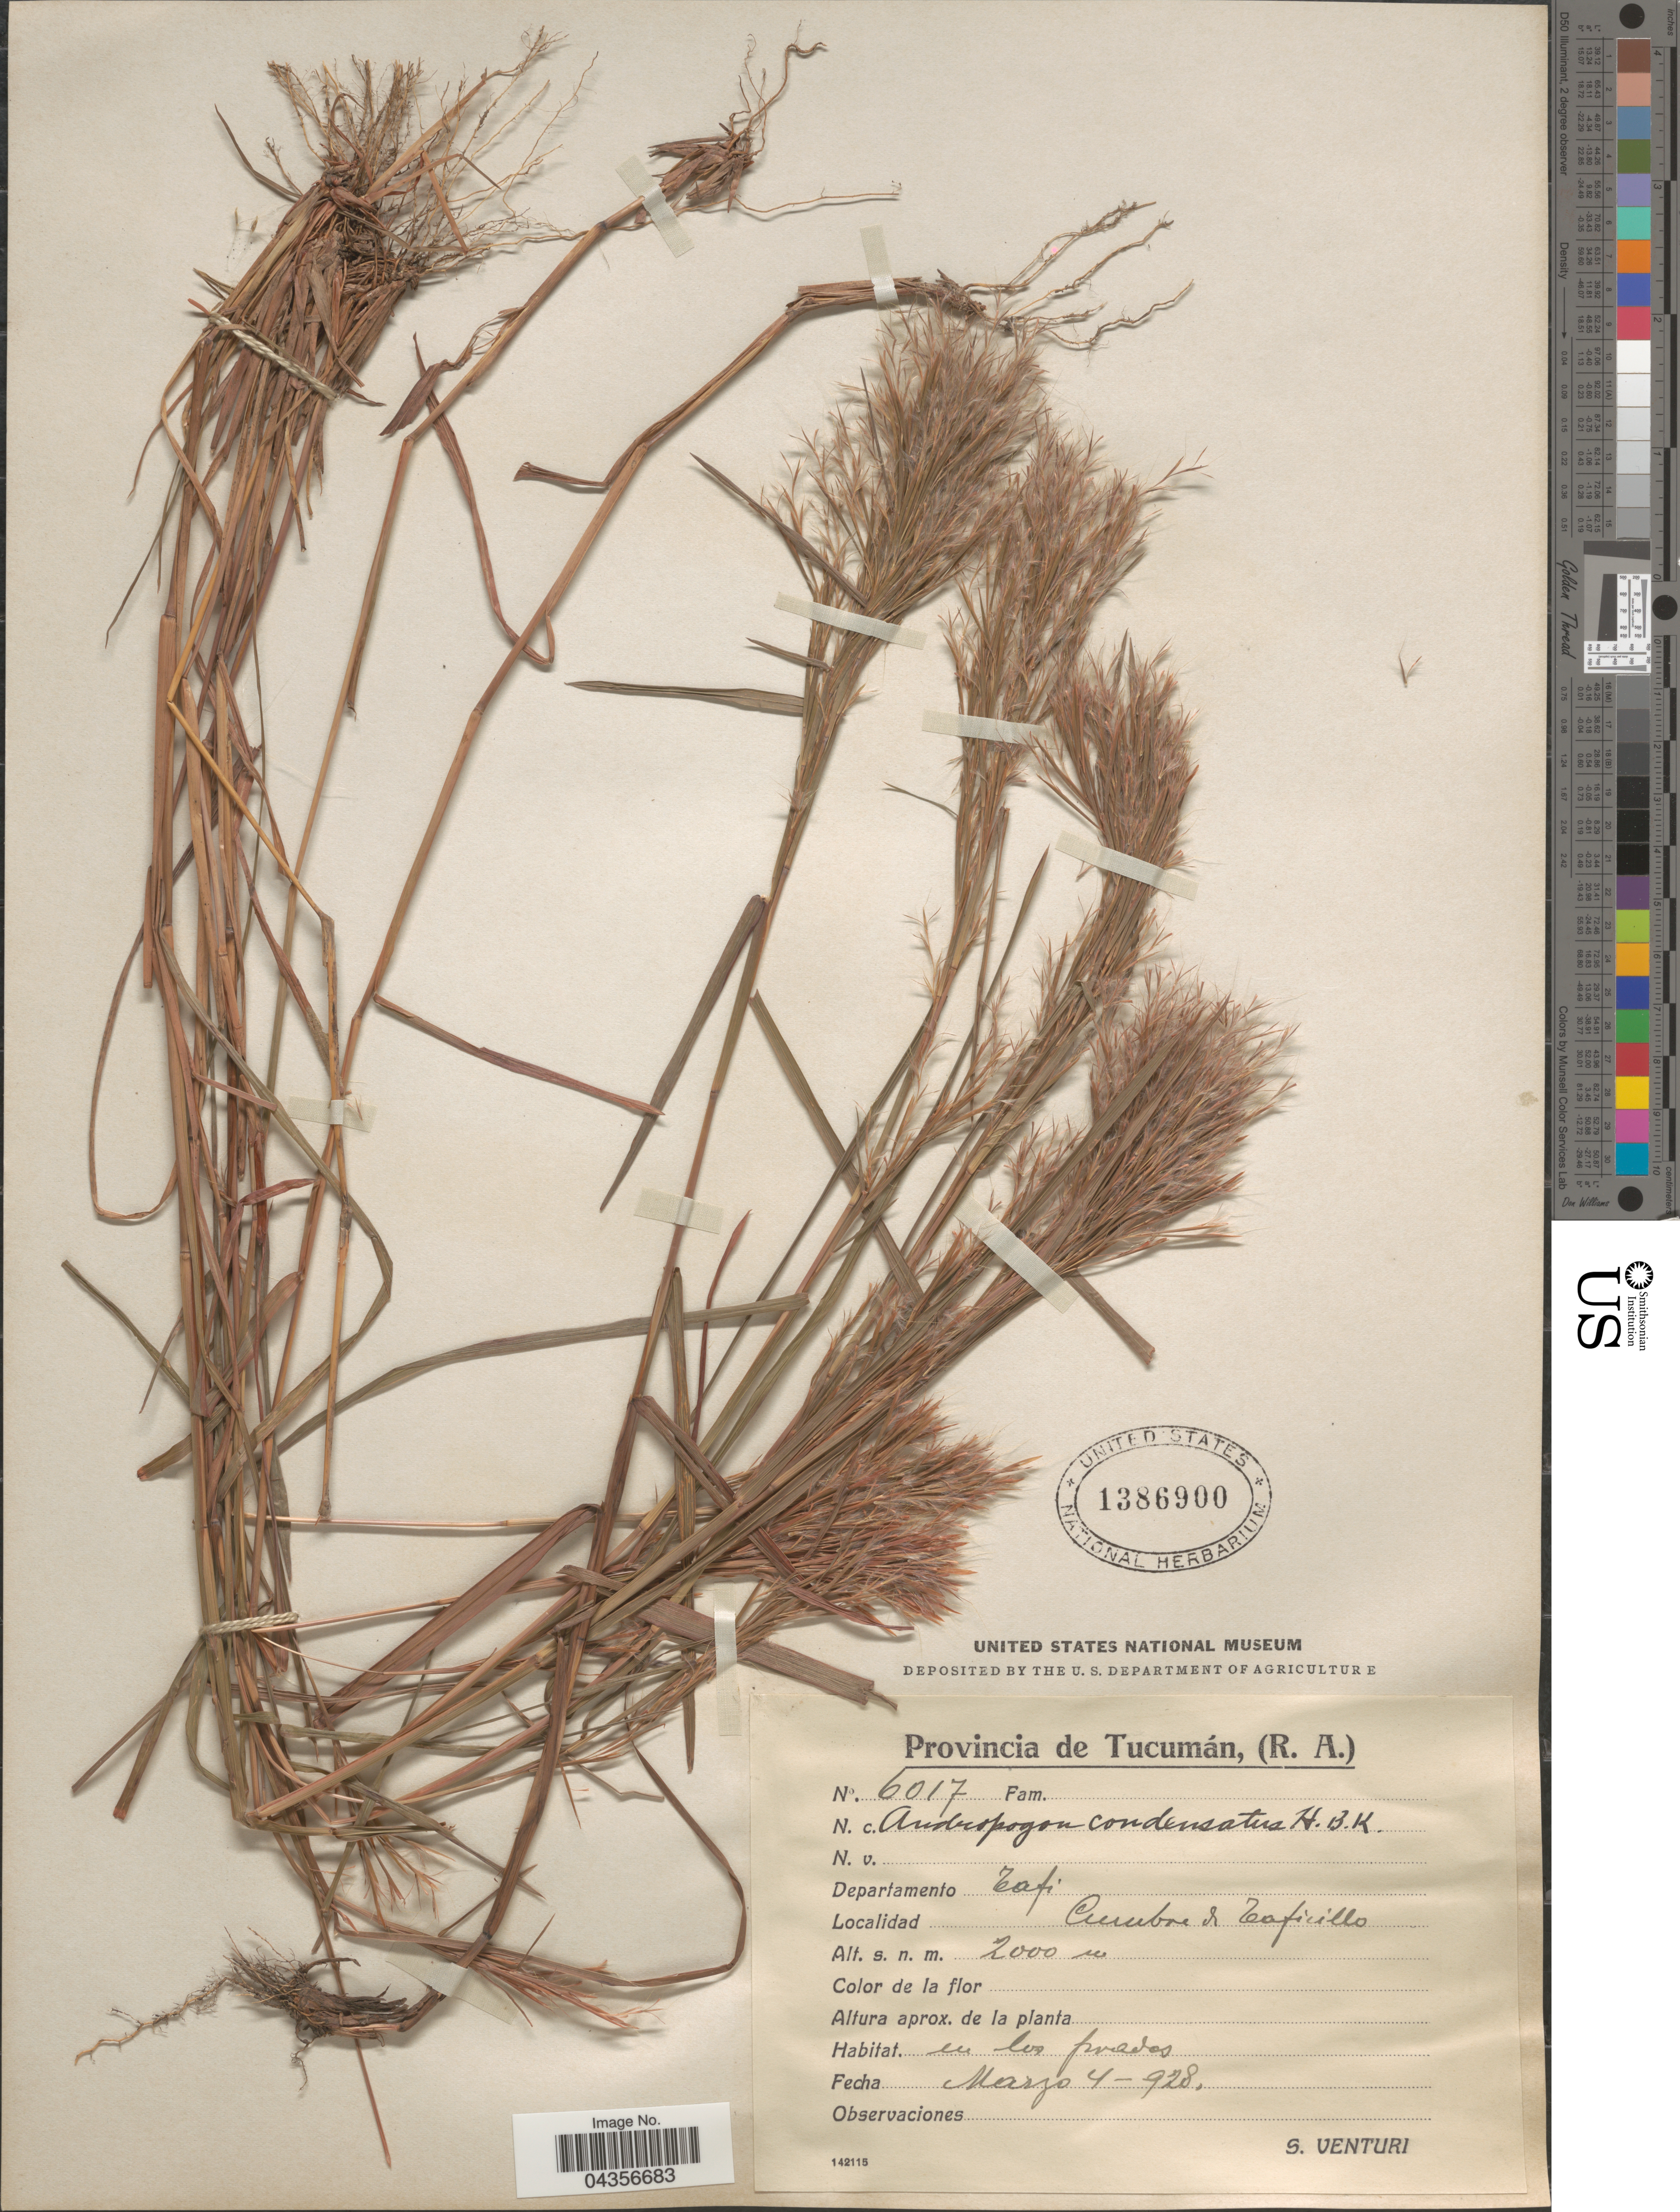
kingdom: Plantae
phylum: Tracheophyta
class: Liliopsida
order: Poales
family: Poaceae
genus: Schizachyrium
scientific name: Schizachyrium microstachyum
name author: (Desv. ex Ham.) Roseng. et al.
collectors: S. Venturi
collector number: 6017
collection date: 1928-03-04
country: Argentina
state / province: Tucuman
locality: Departamento Tafi. Cumbre de Taficillo.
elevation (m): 2000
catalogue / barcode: US 1386900